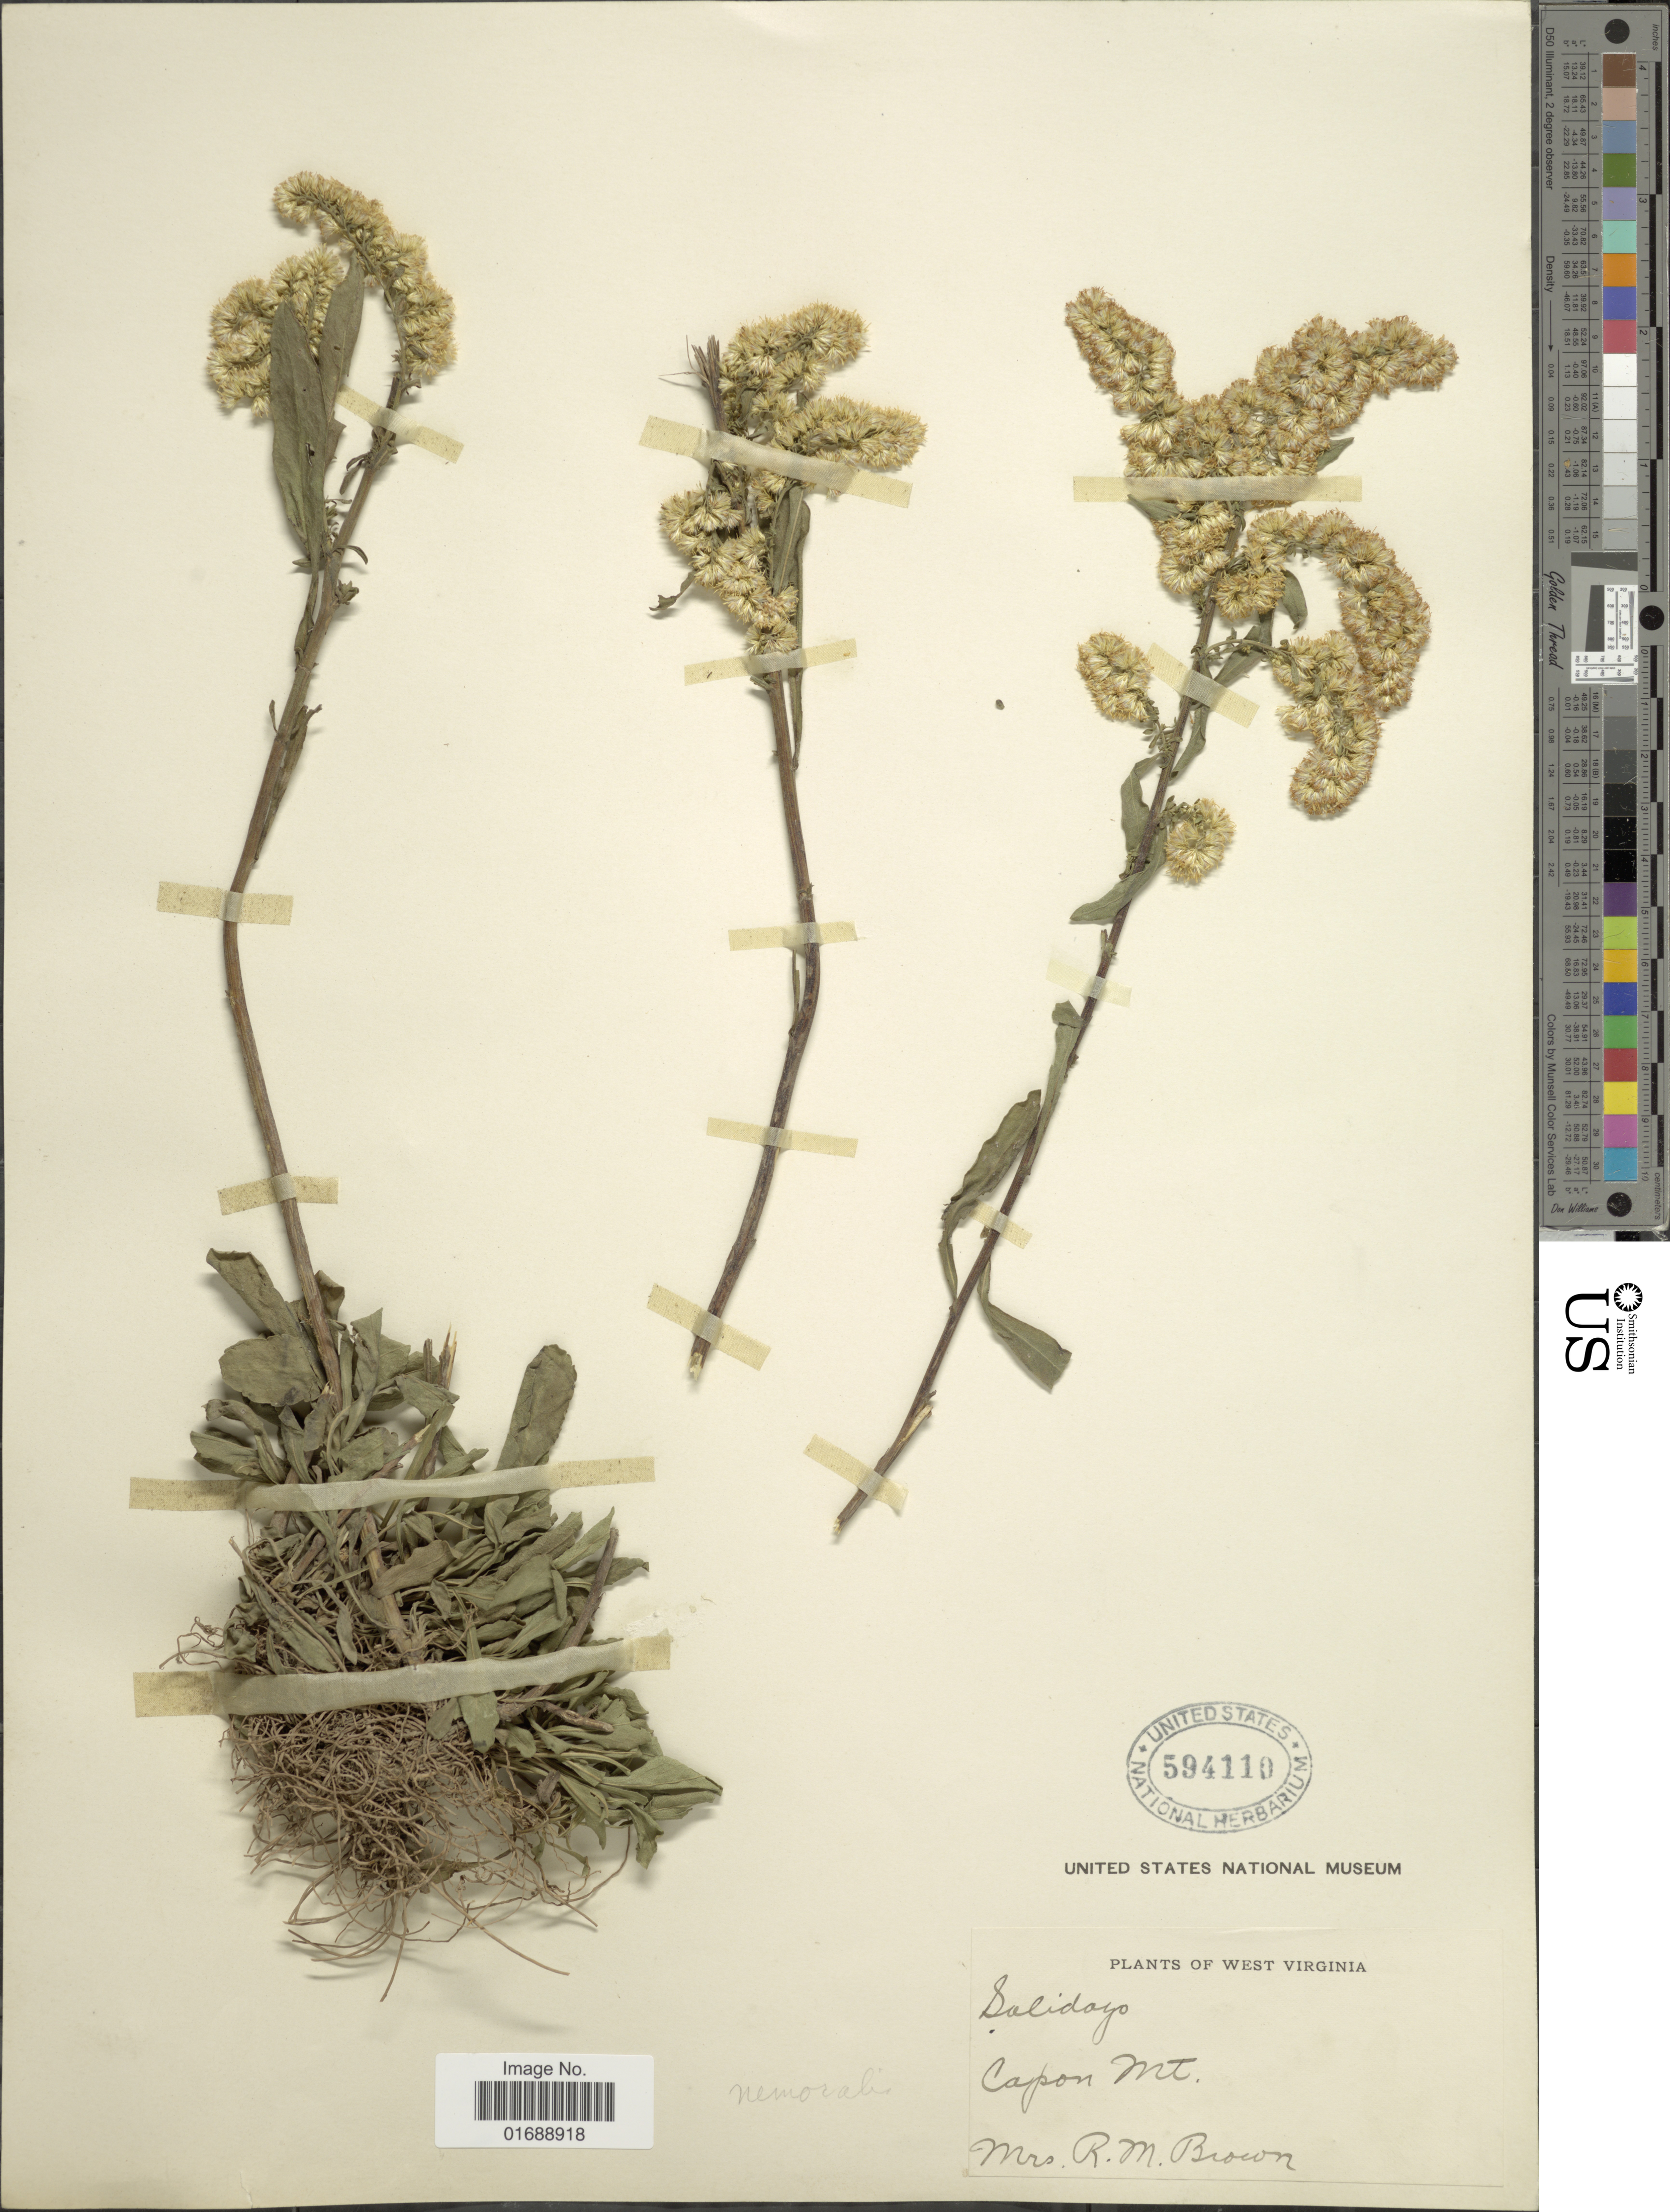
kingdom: Plantae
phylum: Tracheophyta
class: Magnoliopsida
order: Asterales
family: Asteraceae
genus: Solidago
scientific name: Solidago nemoralis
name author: Aiton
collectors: R. Brown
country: United States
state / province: West Virginia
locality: Capon Mt.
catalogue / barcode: US 594110